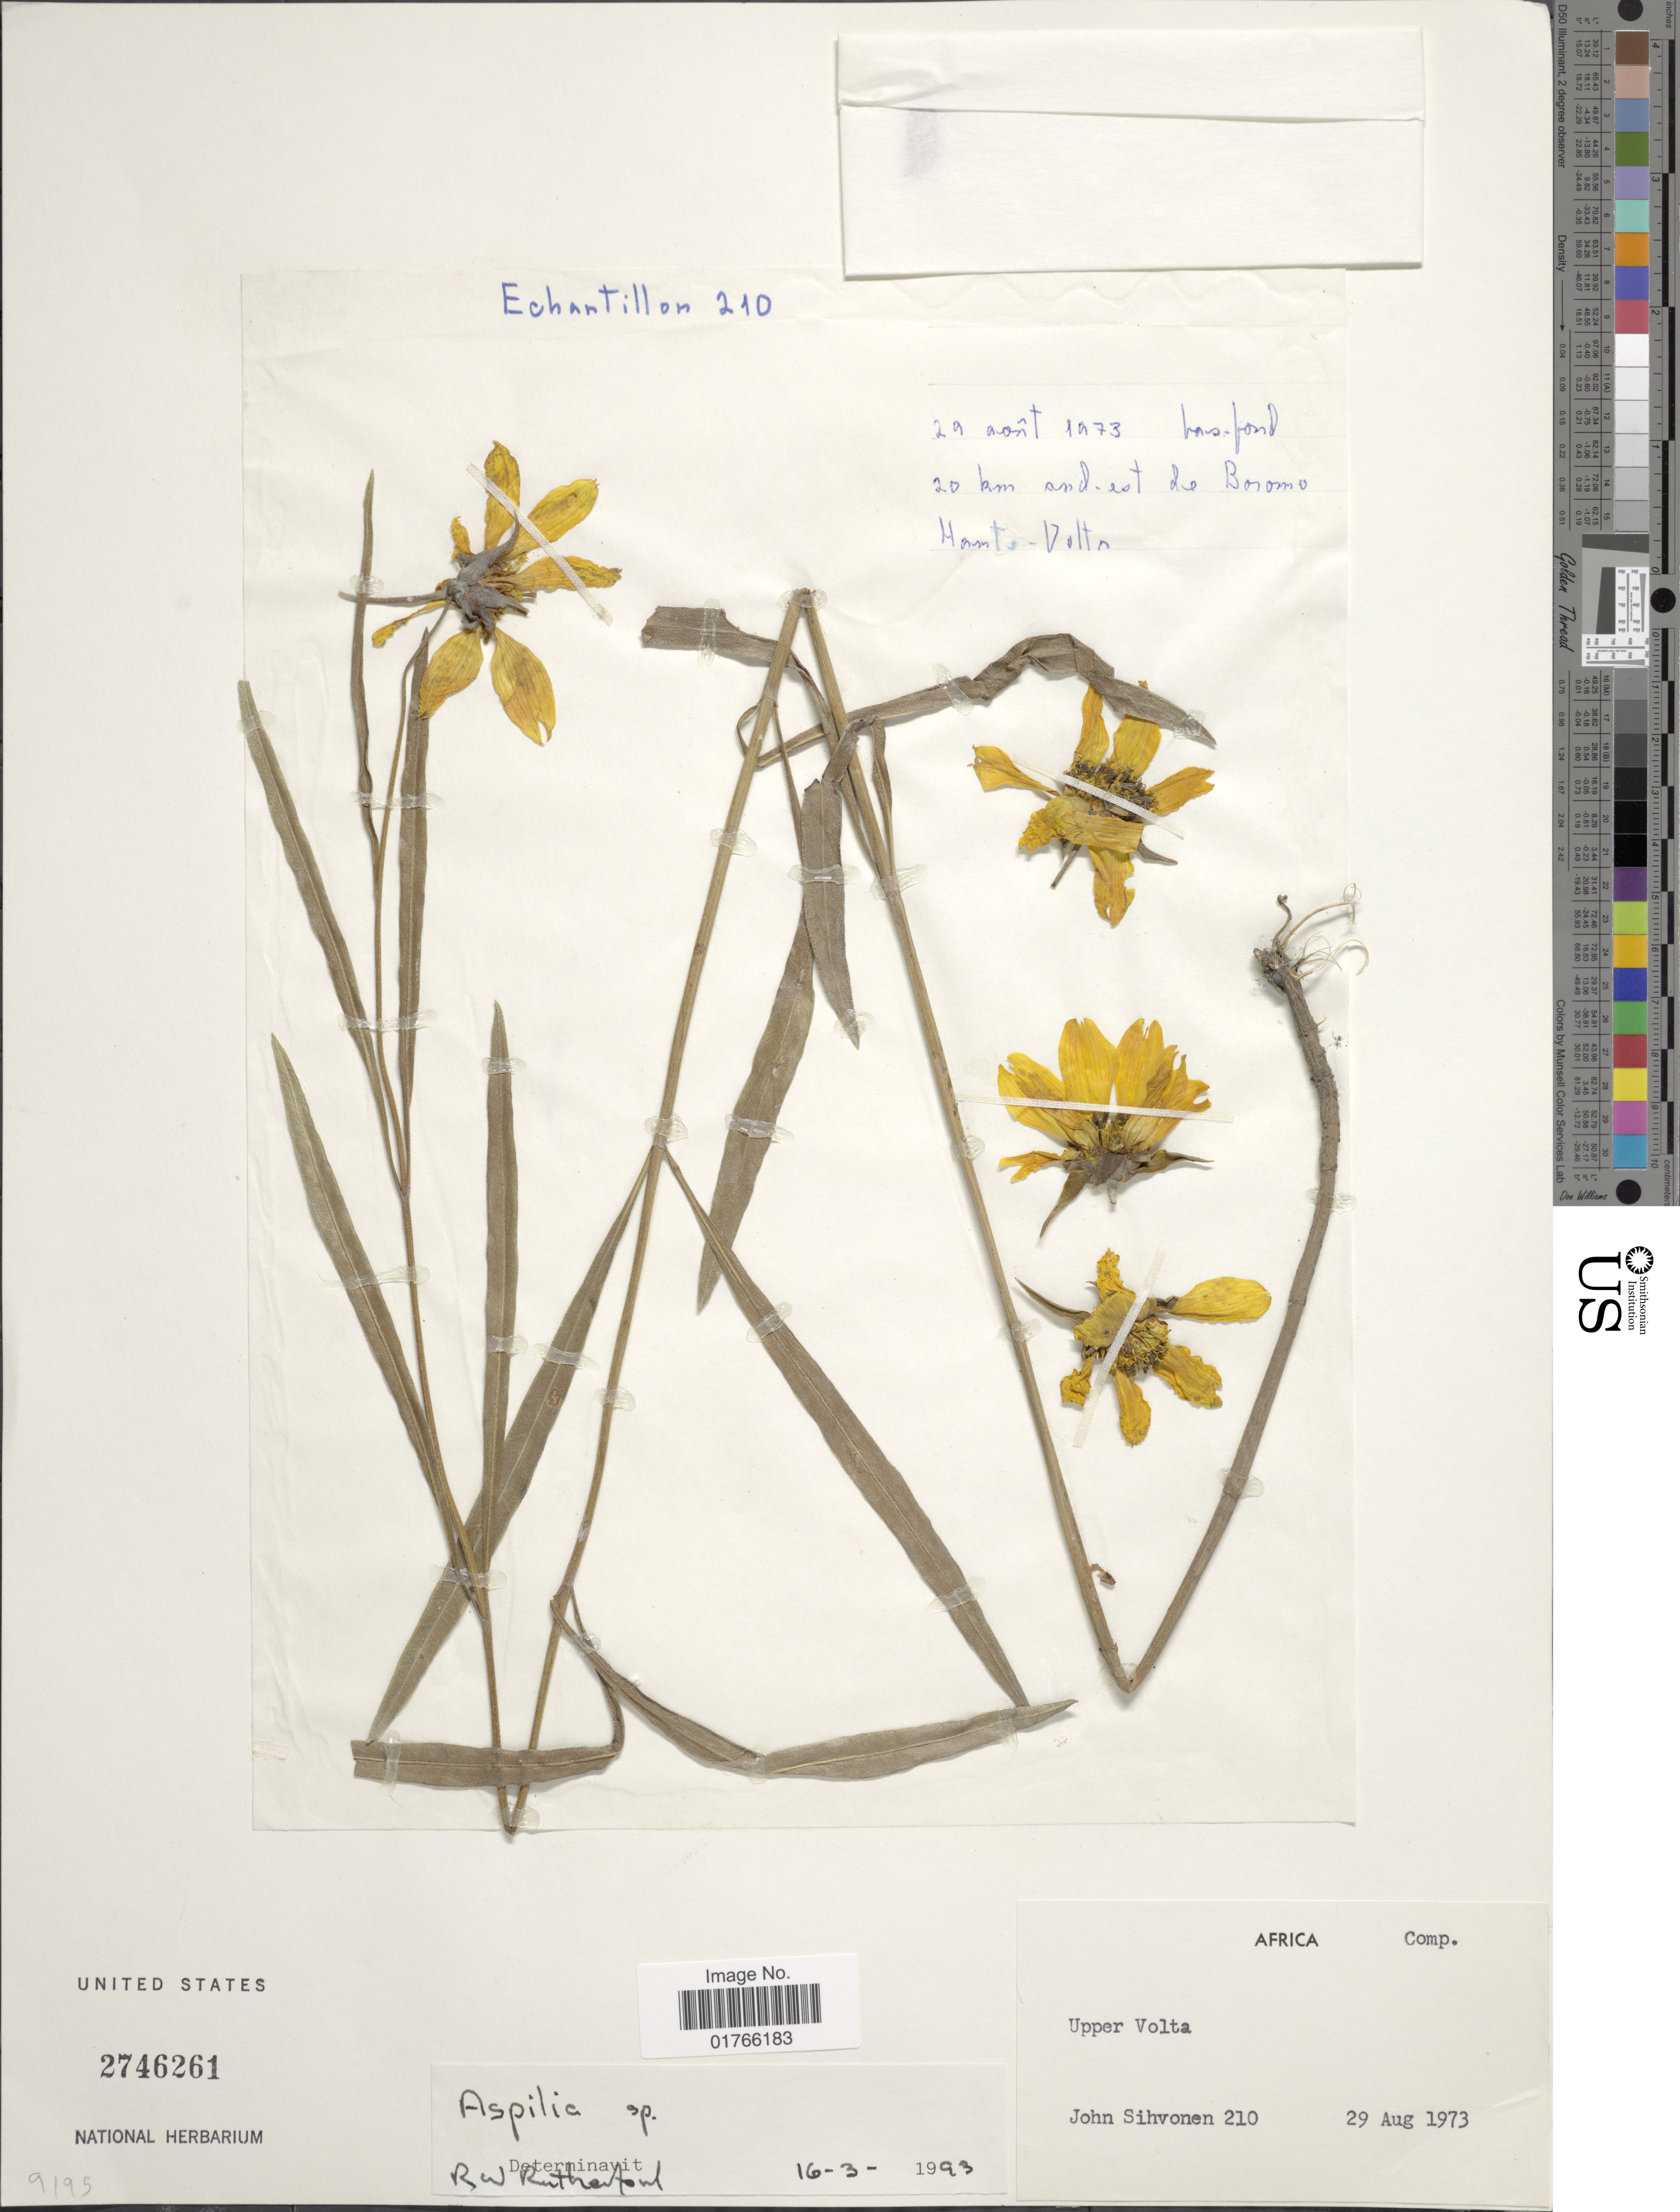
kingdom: Plantae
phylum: Tracheophyta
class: Magnoliopsida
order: Asterales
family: Asteraceae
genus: Aspilia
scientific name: Aspilia sp.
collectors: J. Sihvonen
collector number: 210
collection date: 1973-08-29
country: Ghana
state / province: Volta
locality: Africa, Upper Volta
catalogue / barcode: US 2746261